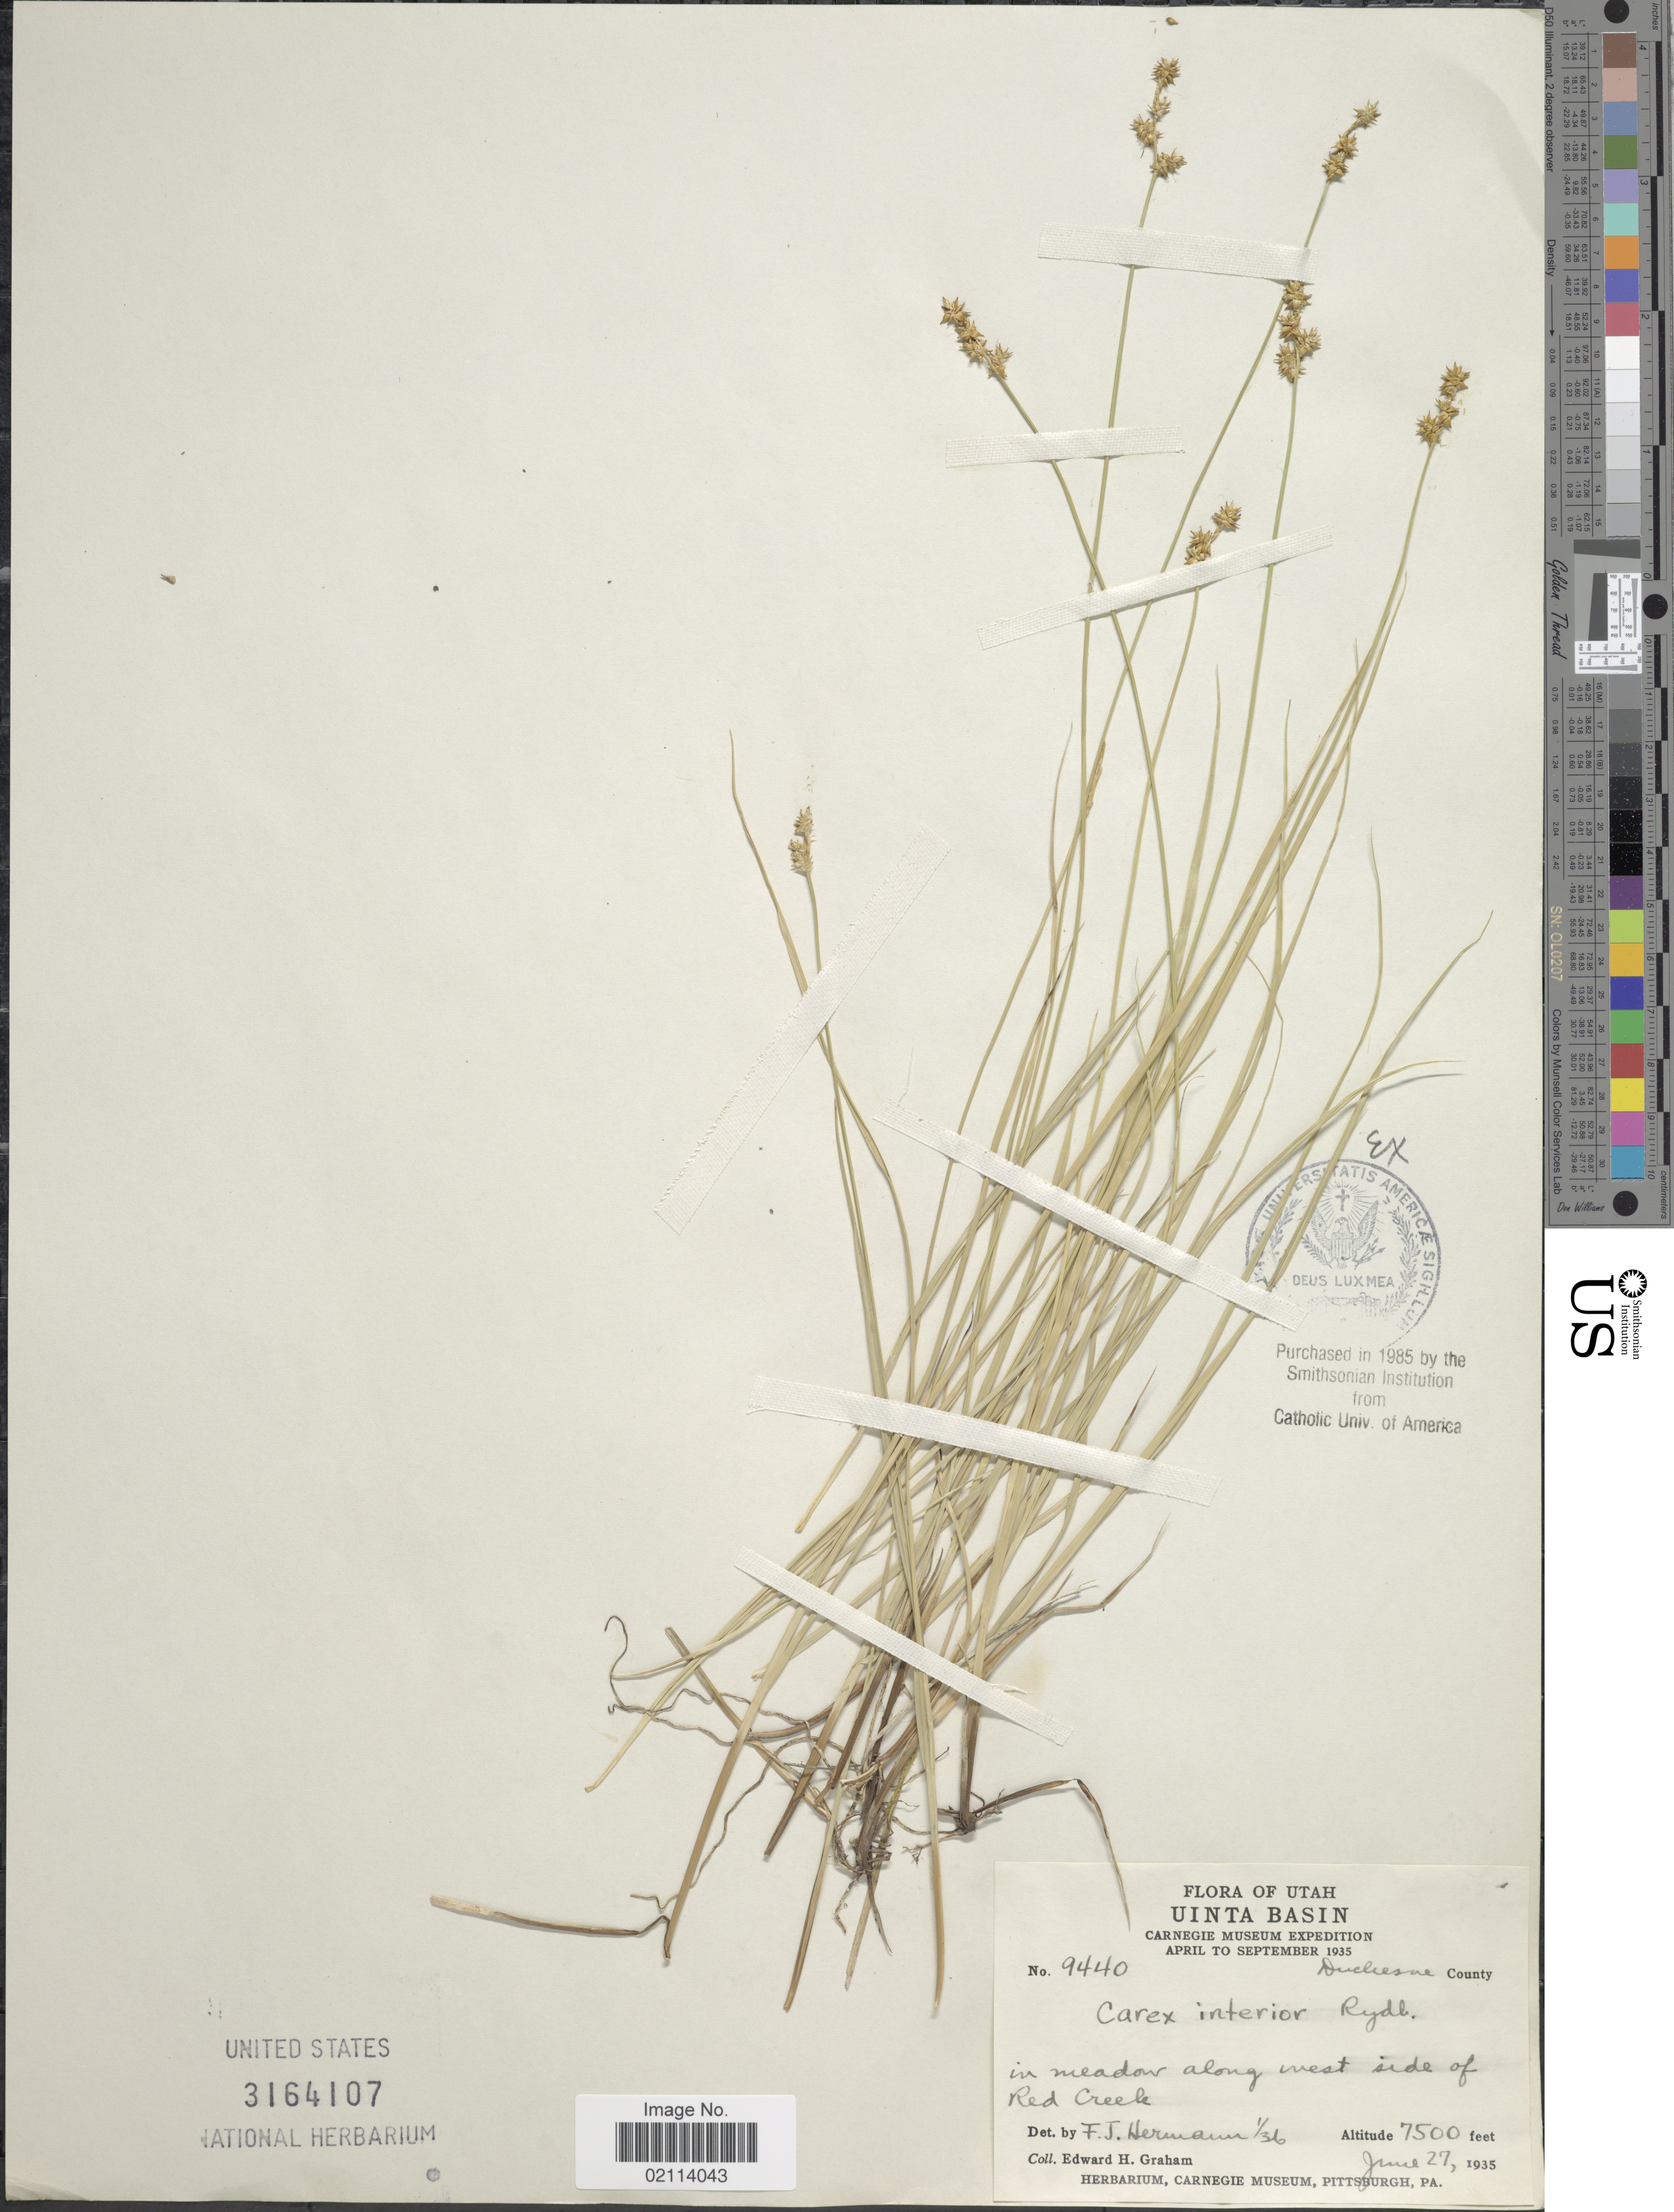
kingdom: Plantae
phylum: Tracheophyta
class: Liliopsida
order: Poales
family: Cyperaceae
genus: Carex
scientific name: Carex interior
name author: L.H. Bailey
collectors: E. H. Graham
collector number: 9440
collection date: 1935-06-27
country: United States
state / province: Utah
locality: Uinta Basin, in meadow along west side of Red Creek.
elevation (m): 2286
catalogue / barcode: US 3164107